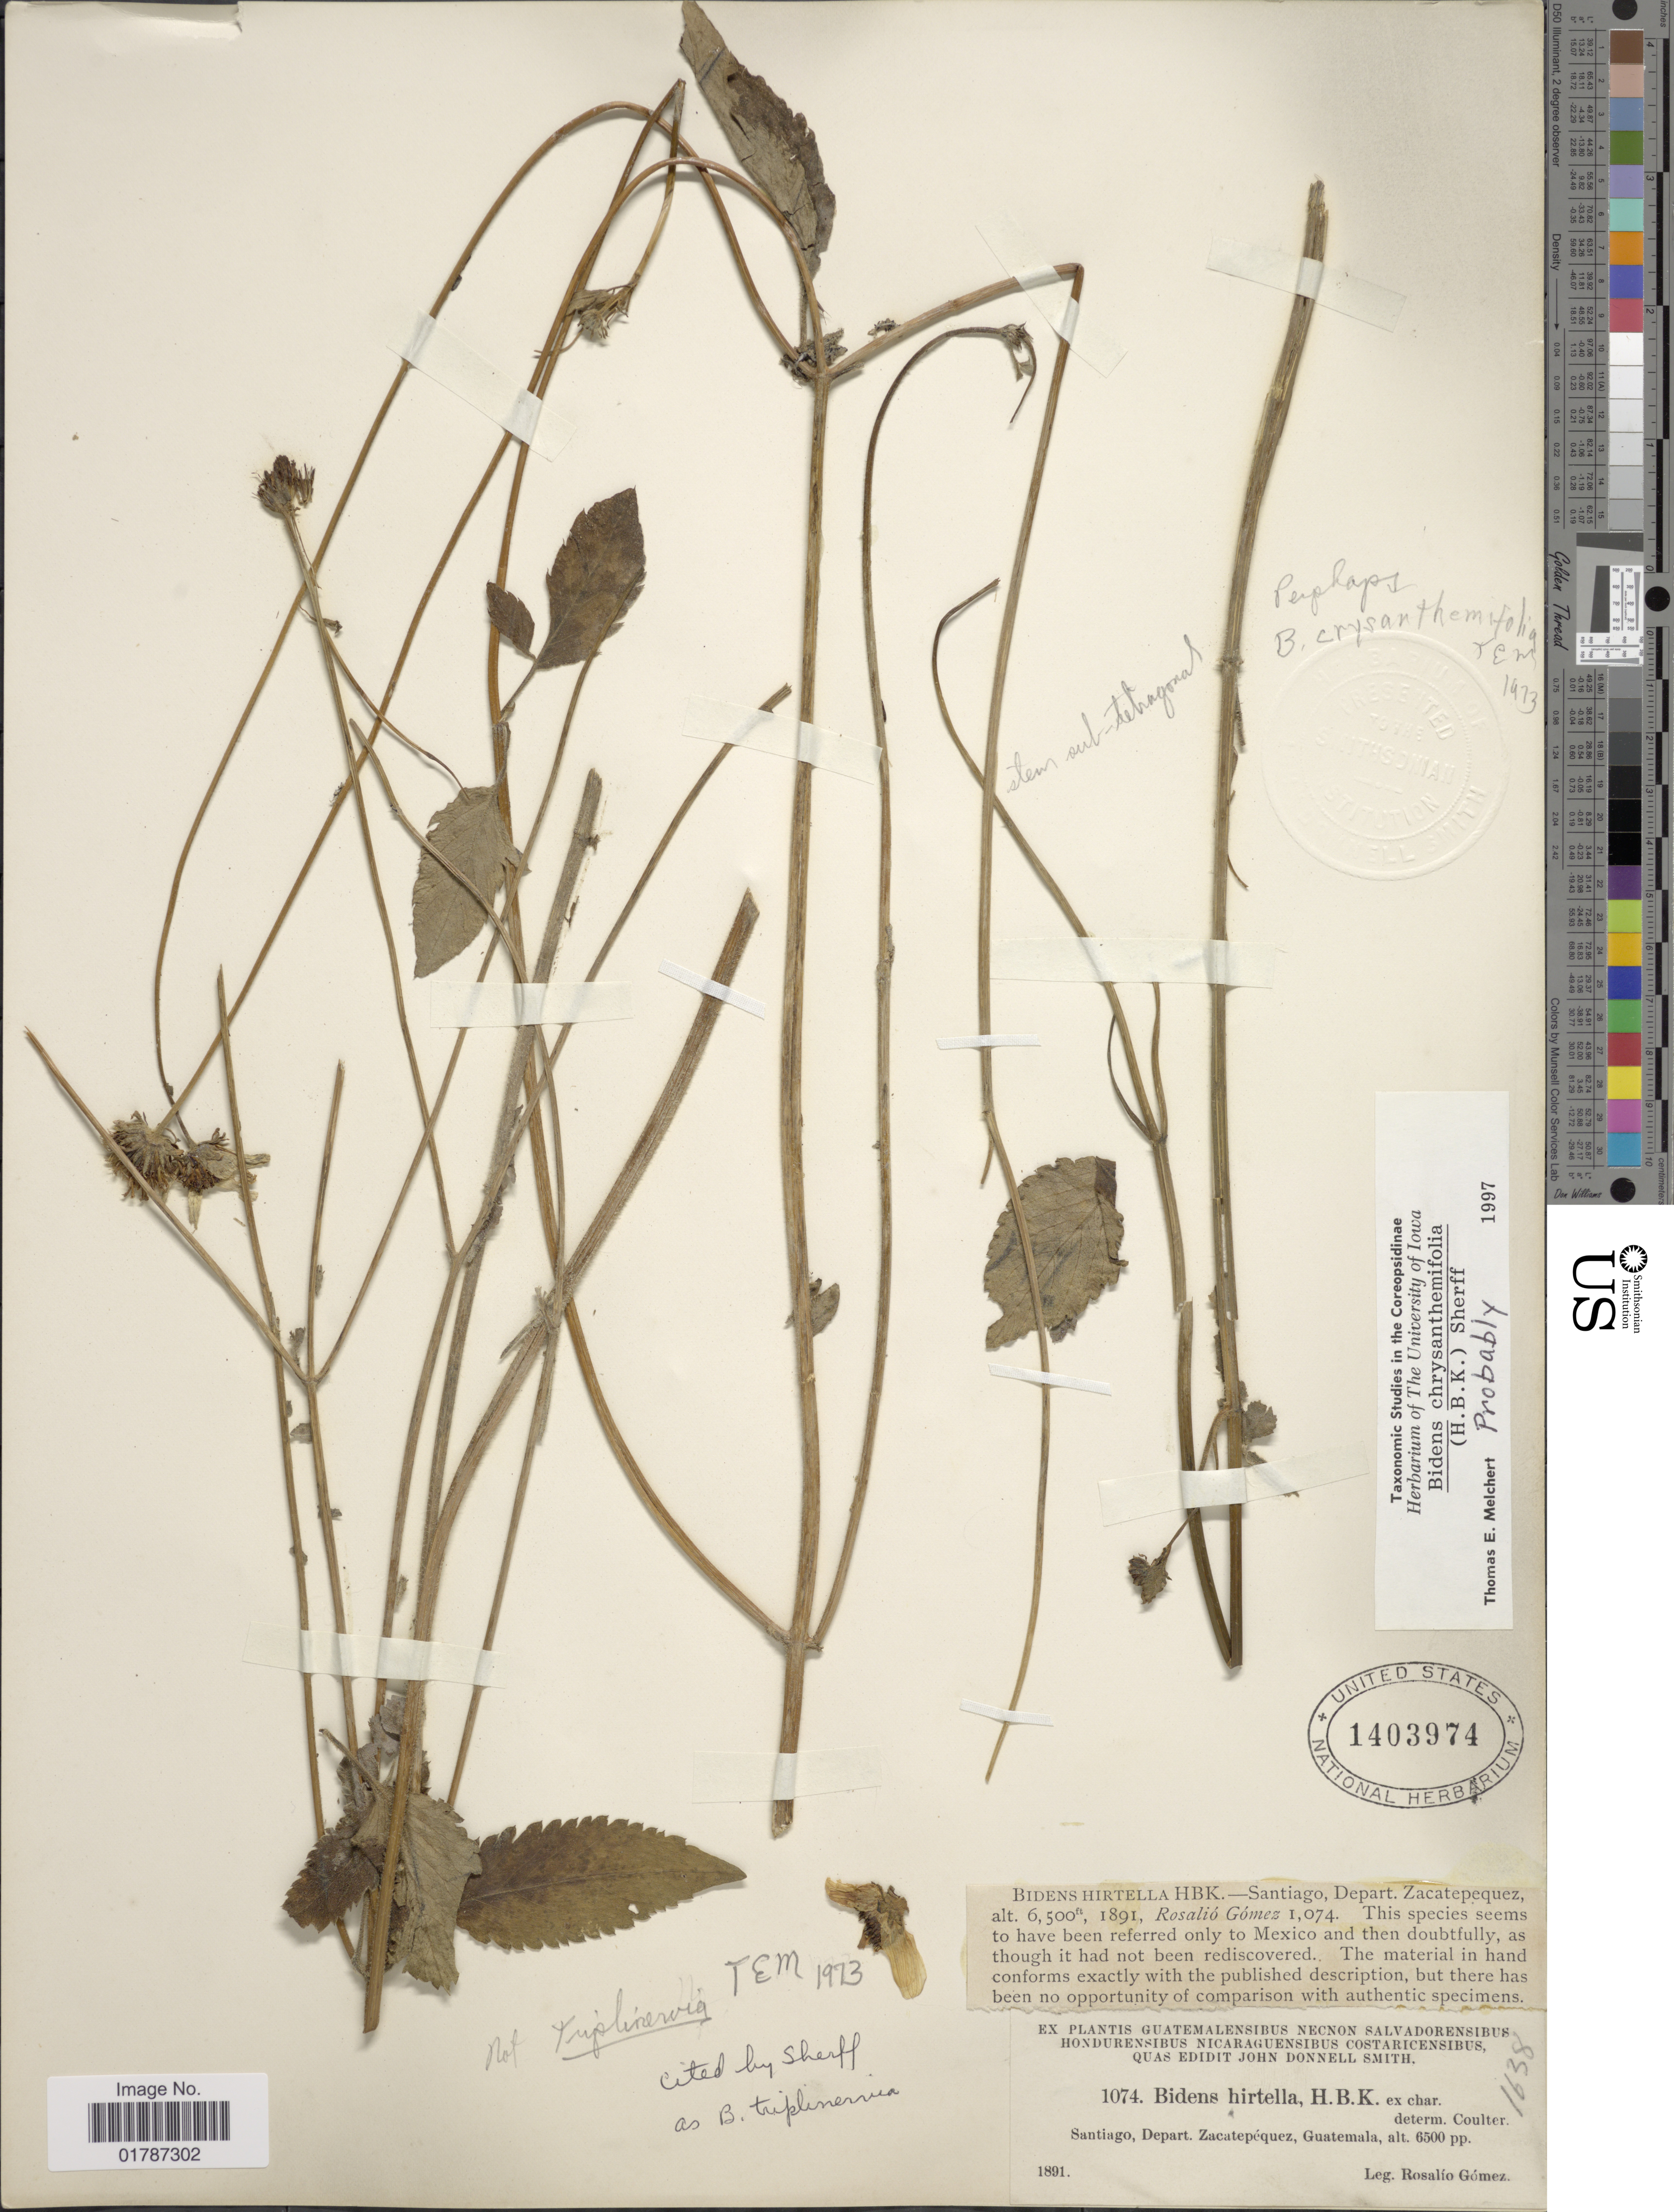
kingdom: Plantae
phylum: Tracheophyta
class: Magnoliopsida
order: Asterales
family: Asteraceae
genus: Bidens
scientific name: Bidens chrysanthemifolia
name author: (Kunth) Sherff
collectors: R. Gómez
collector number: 1074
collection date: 1891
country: Guatemala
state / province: Sacatepéquez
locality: Santiago, Depart. Zacatepequez, Guatemala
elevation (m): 1981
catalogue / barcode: US 1403974